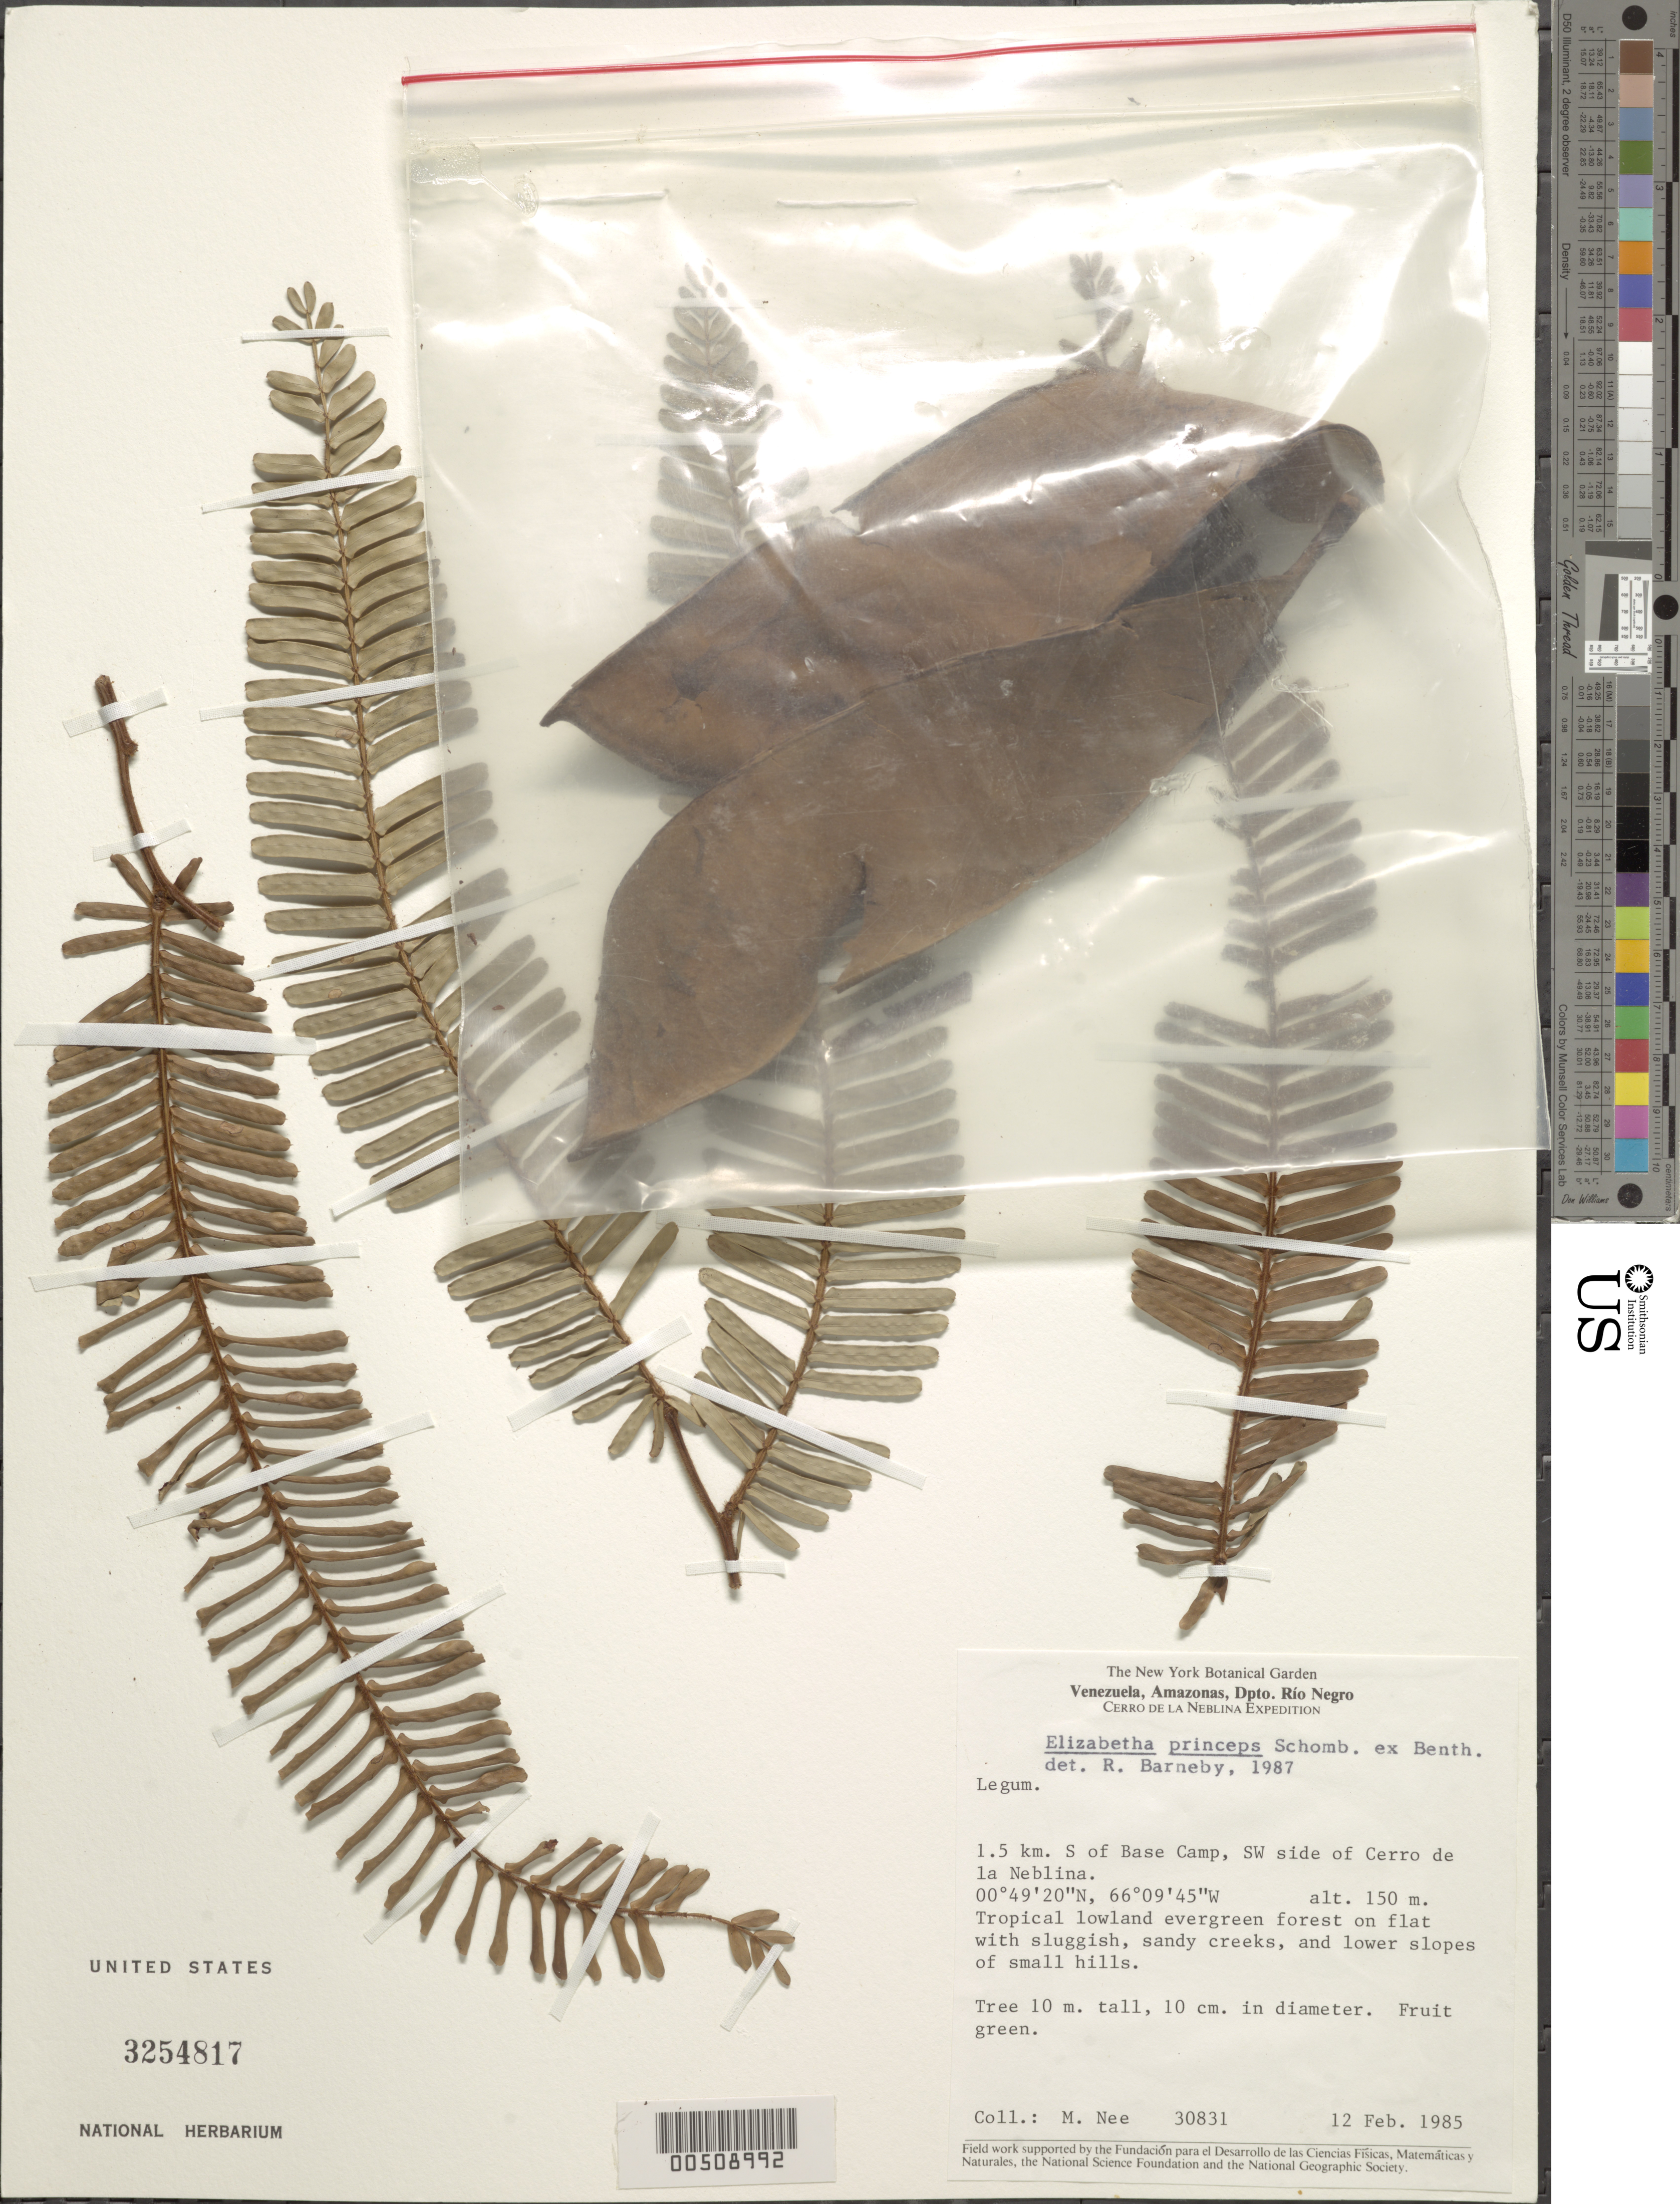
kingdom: Plantae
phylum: Tracheophyta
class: Magnoliopsida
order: Fabales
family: Fabaceae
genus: Elizabetha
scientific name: Elizabetha princeps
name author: R.H. Schomb. ex Benth.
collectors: M. Nee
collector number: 30831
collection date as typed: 12 Feb 1985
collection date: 1985-02-12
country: Venezuela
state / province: Amazonas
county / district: Rio Negro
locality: Sw of cerro de la neblina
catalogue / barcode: US 3254817